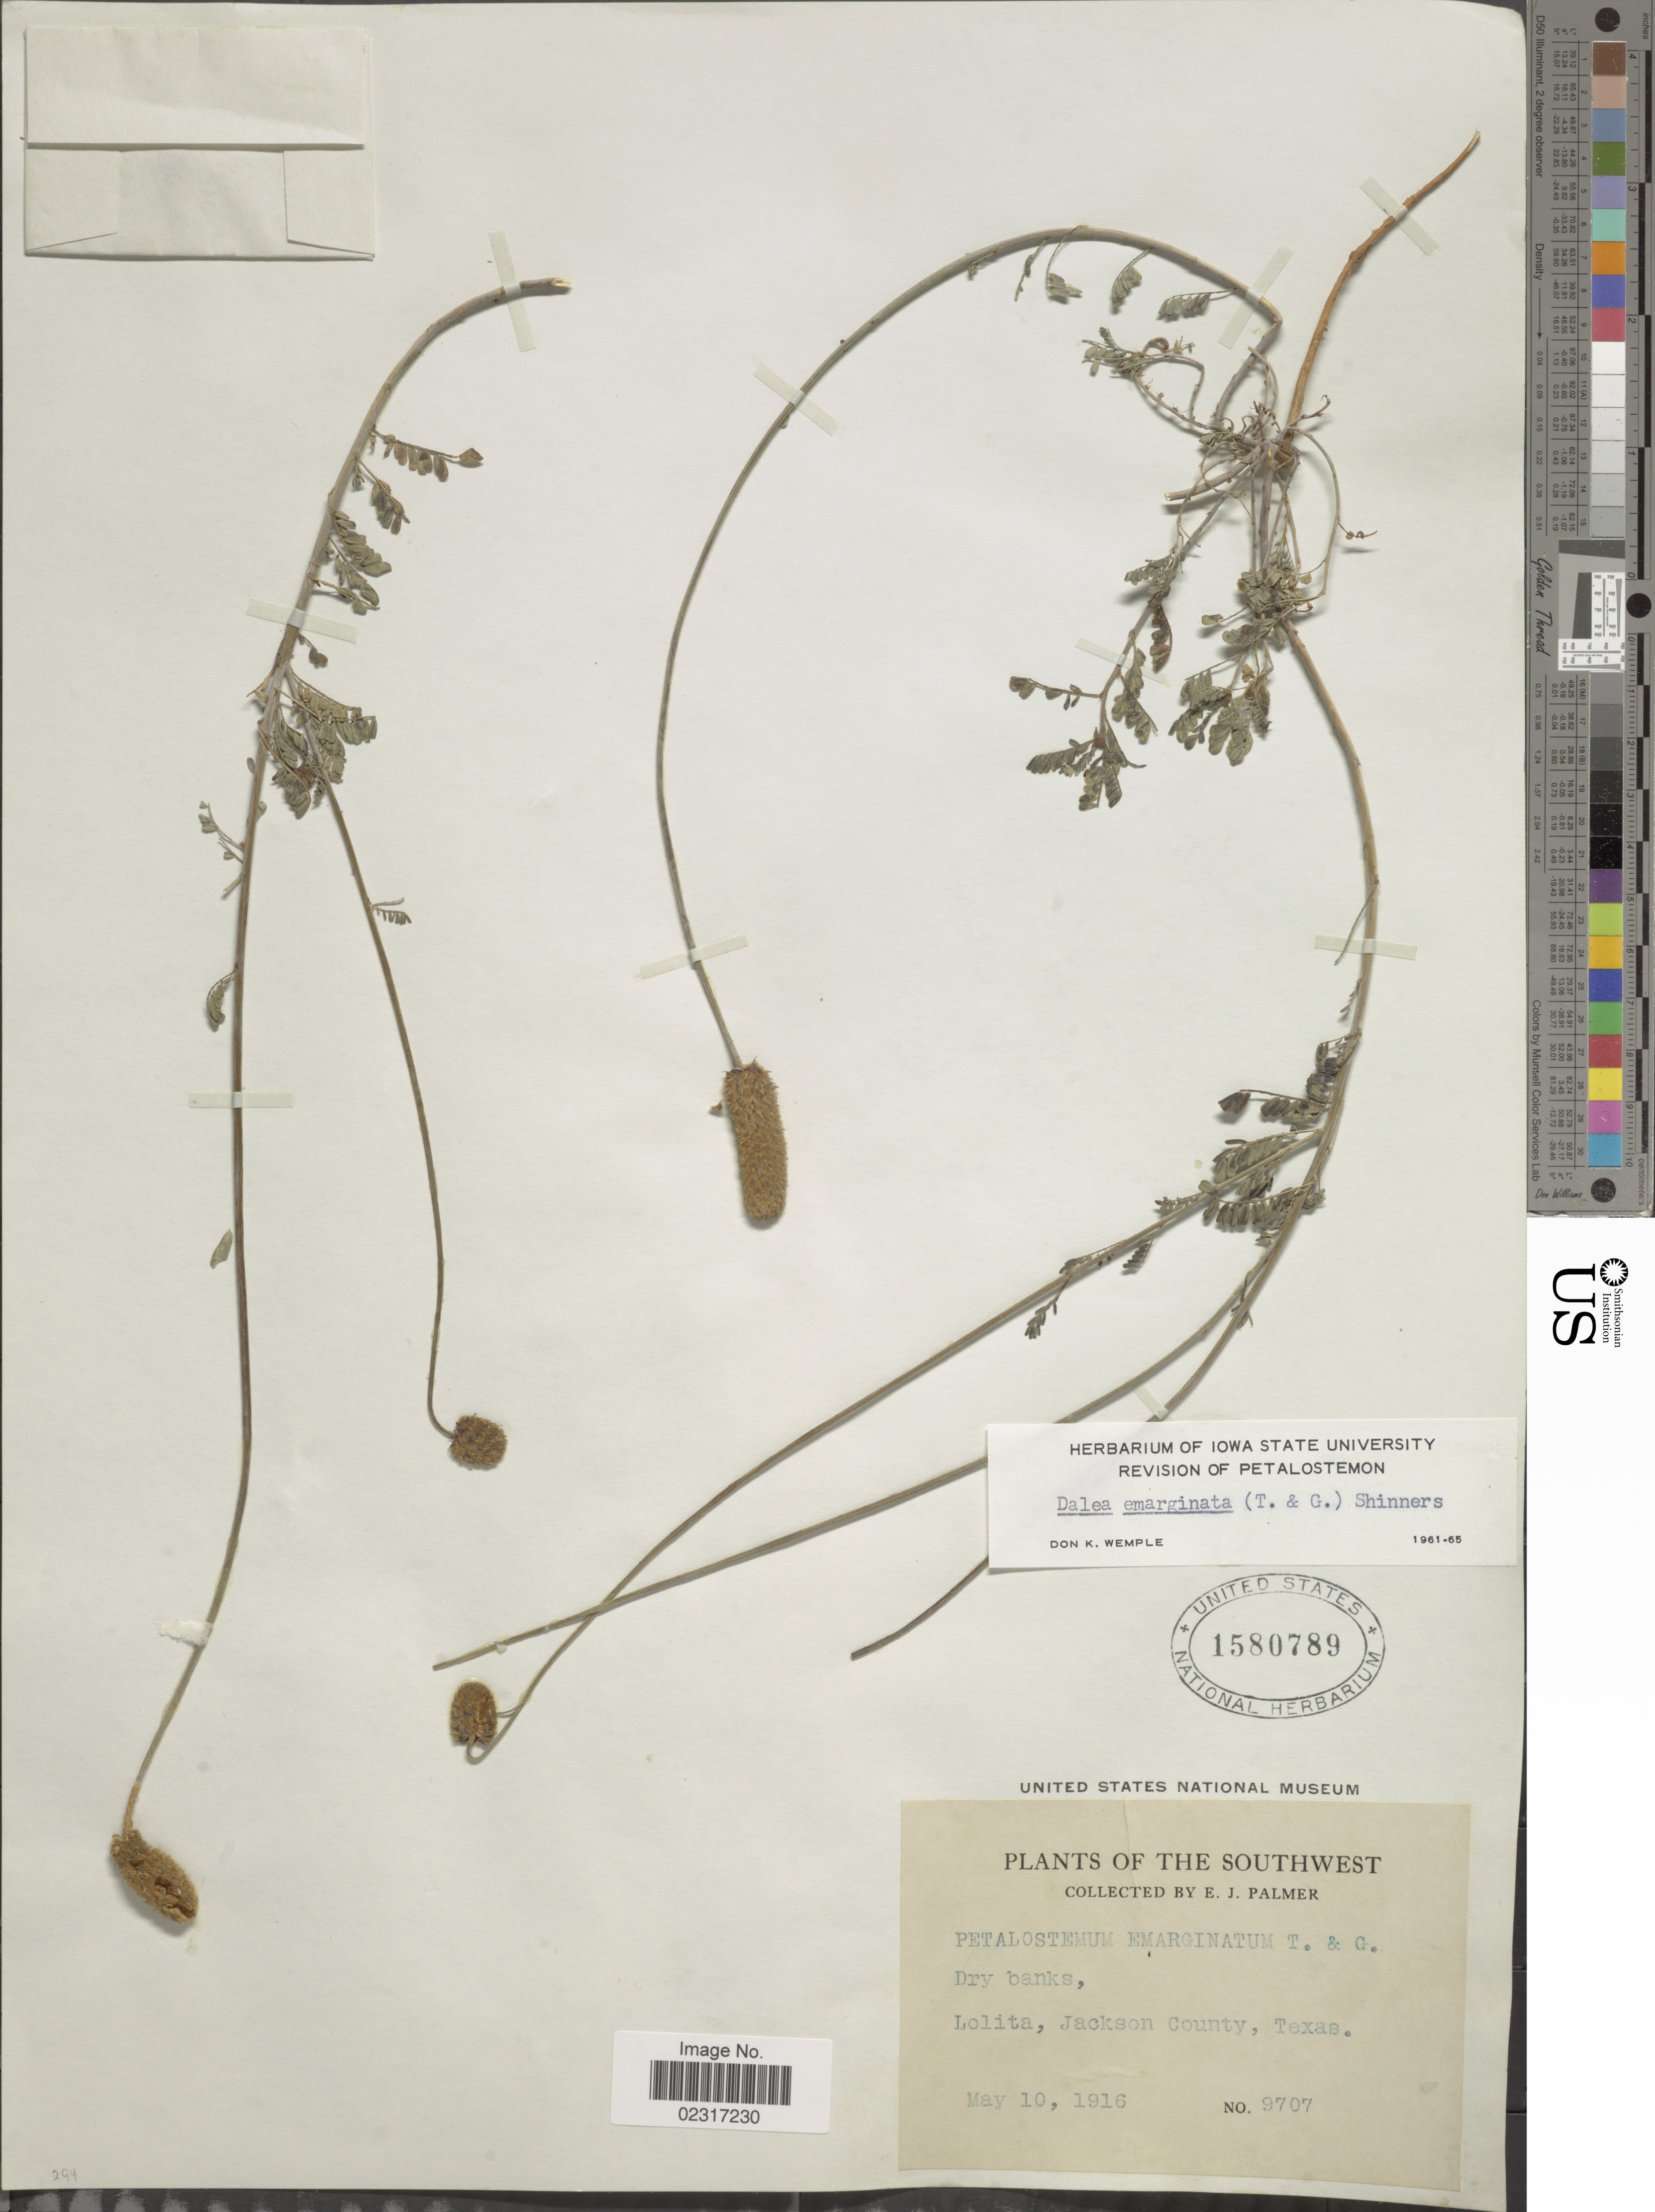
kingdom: Plantae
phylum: Tracheophyta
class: Magnoliopsida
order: Fabales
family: Fabaceae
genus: Dalea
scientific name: Dalea emarginata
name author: (Torr. & A. Gray) Shinners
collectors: E. J. Palmer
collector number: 9707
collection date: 1916-05-10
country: United States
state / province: Texas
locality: The Southwest. Lolita, Jackson County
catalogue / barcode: US 1580789